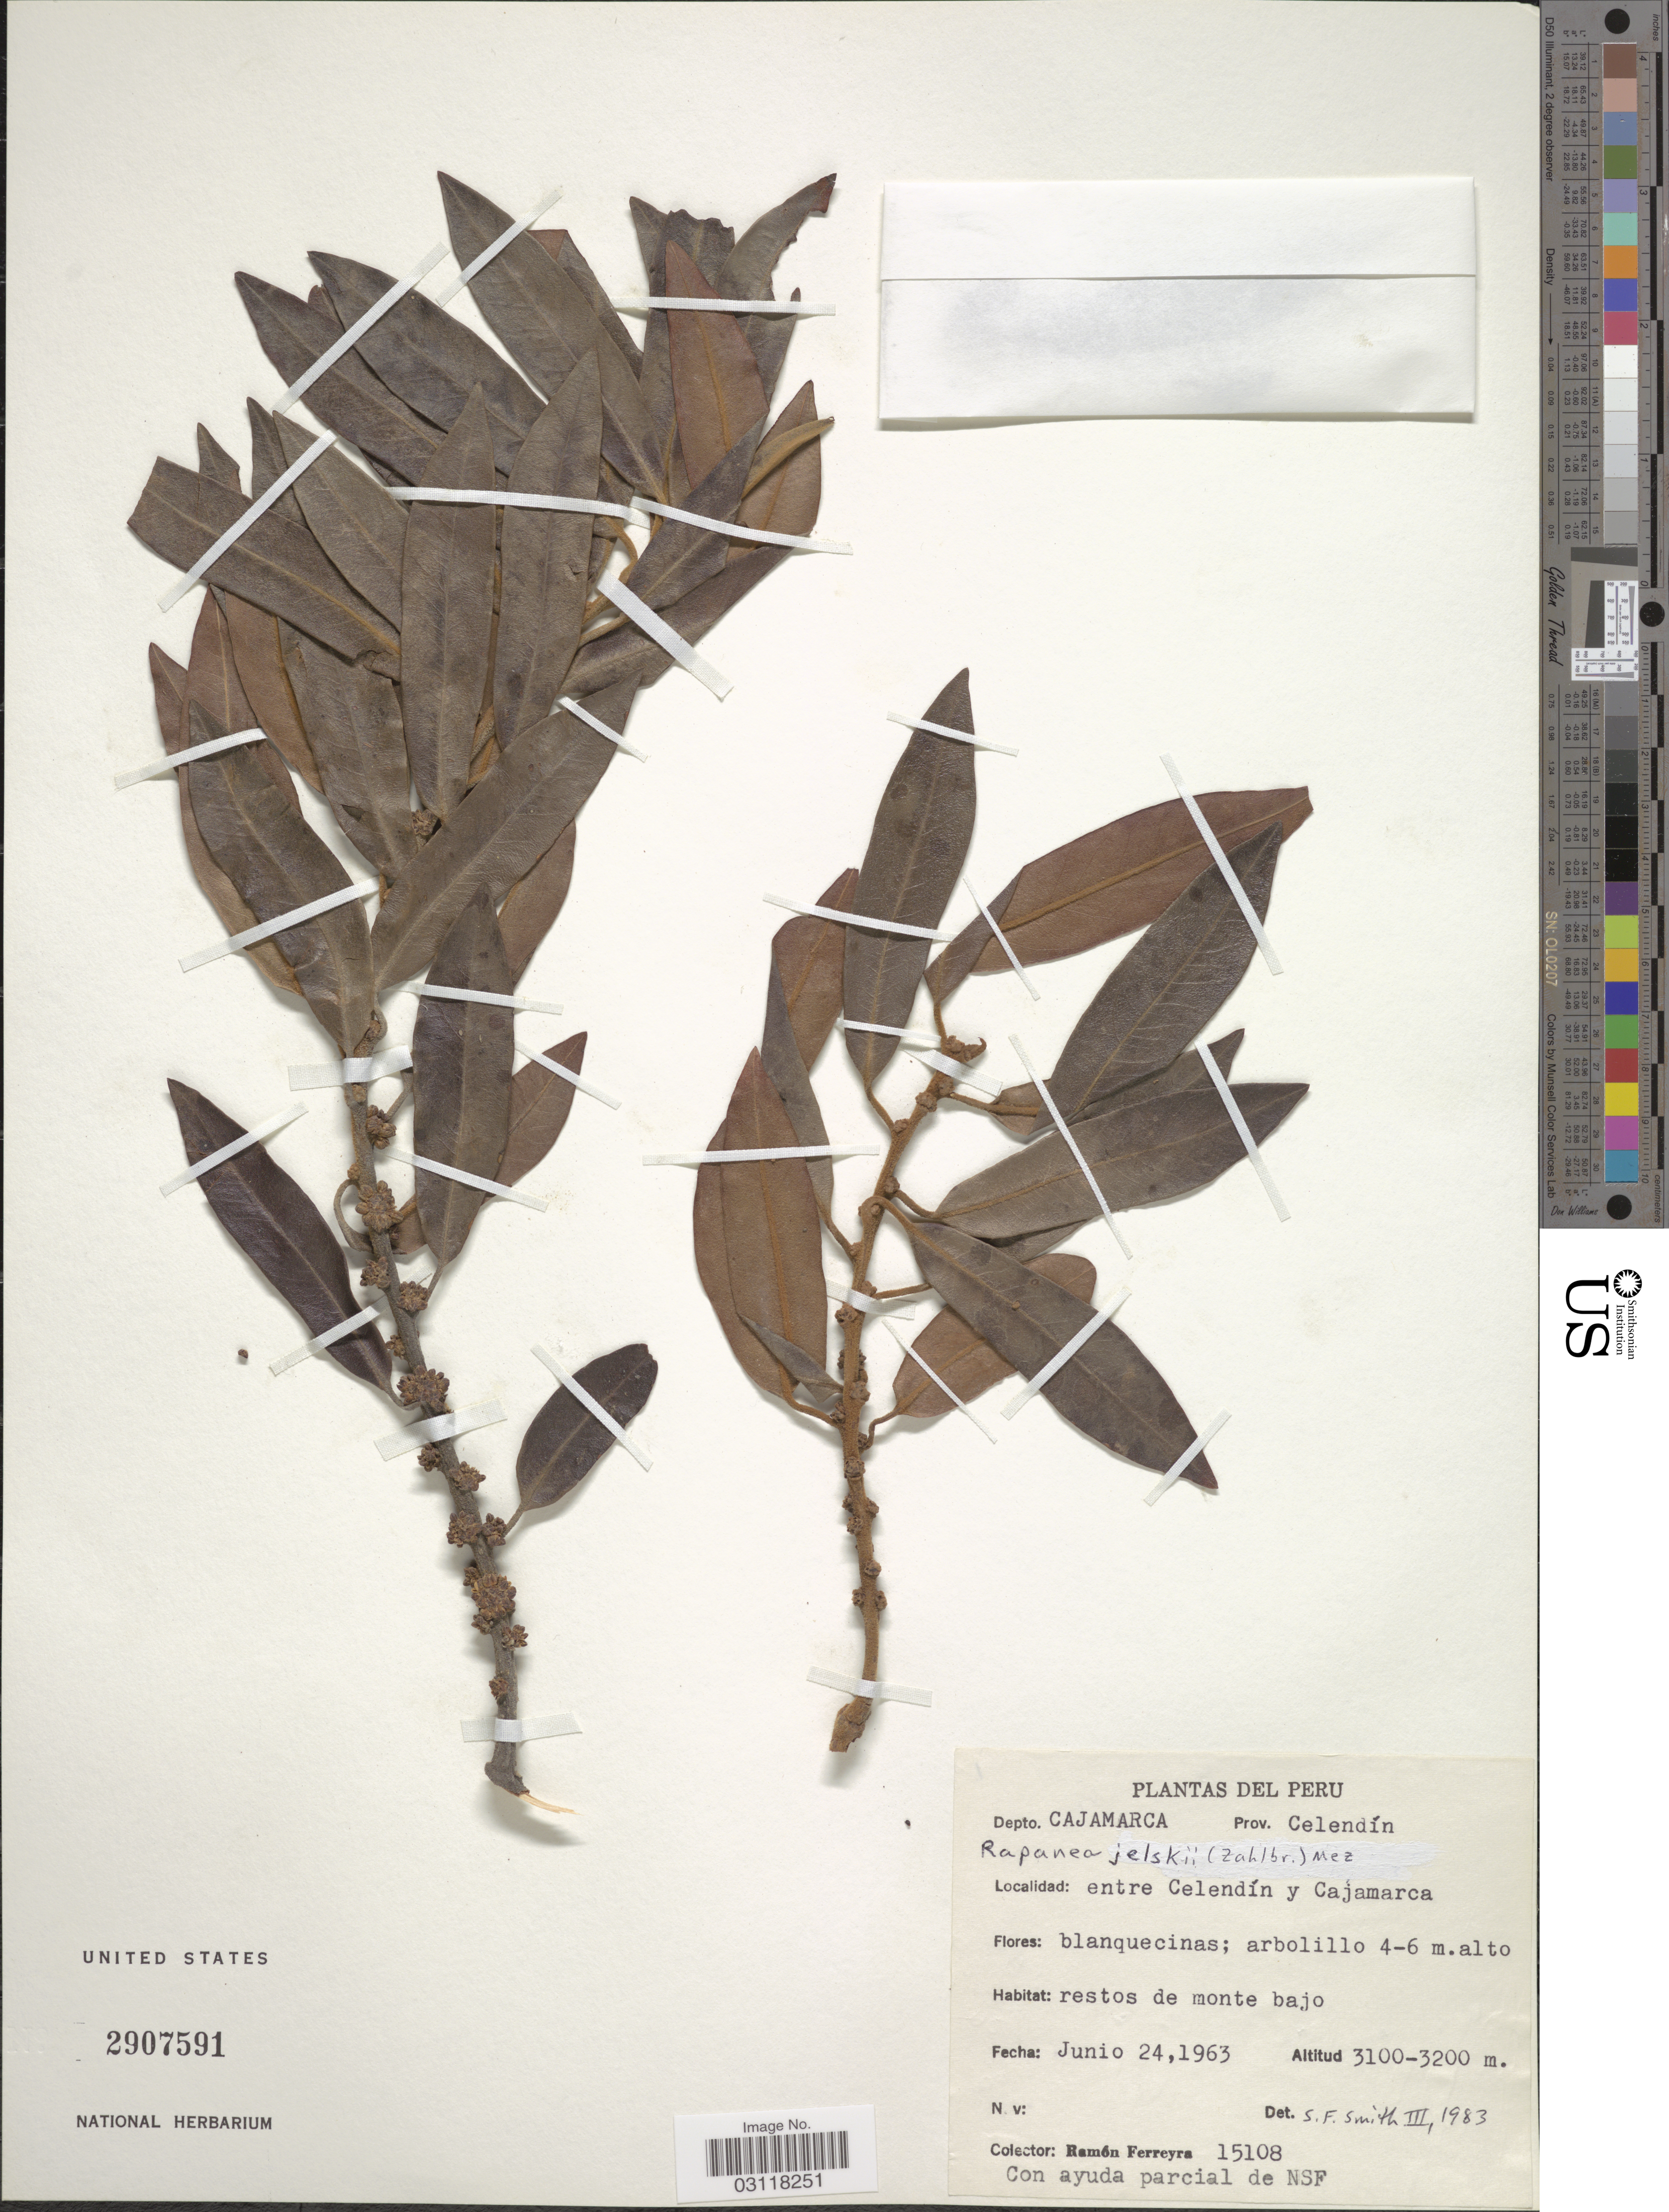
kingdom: Plantae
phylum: Tracheophyta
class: Magnoliopsida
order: Ericales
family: Primulaceae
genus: Rapanea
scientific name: Rapanea jelskii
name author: Mez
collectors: R. A. Ferreyra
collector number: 15108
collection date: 1963-06-24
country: Peru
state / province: Cajamarca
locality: Depto. Cajamarca. Prov. Celendín. Entre Celendín y Cajamarca.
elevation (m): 3100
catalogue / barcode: US 2907591